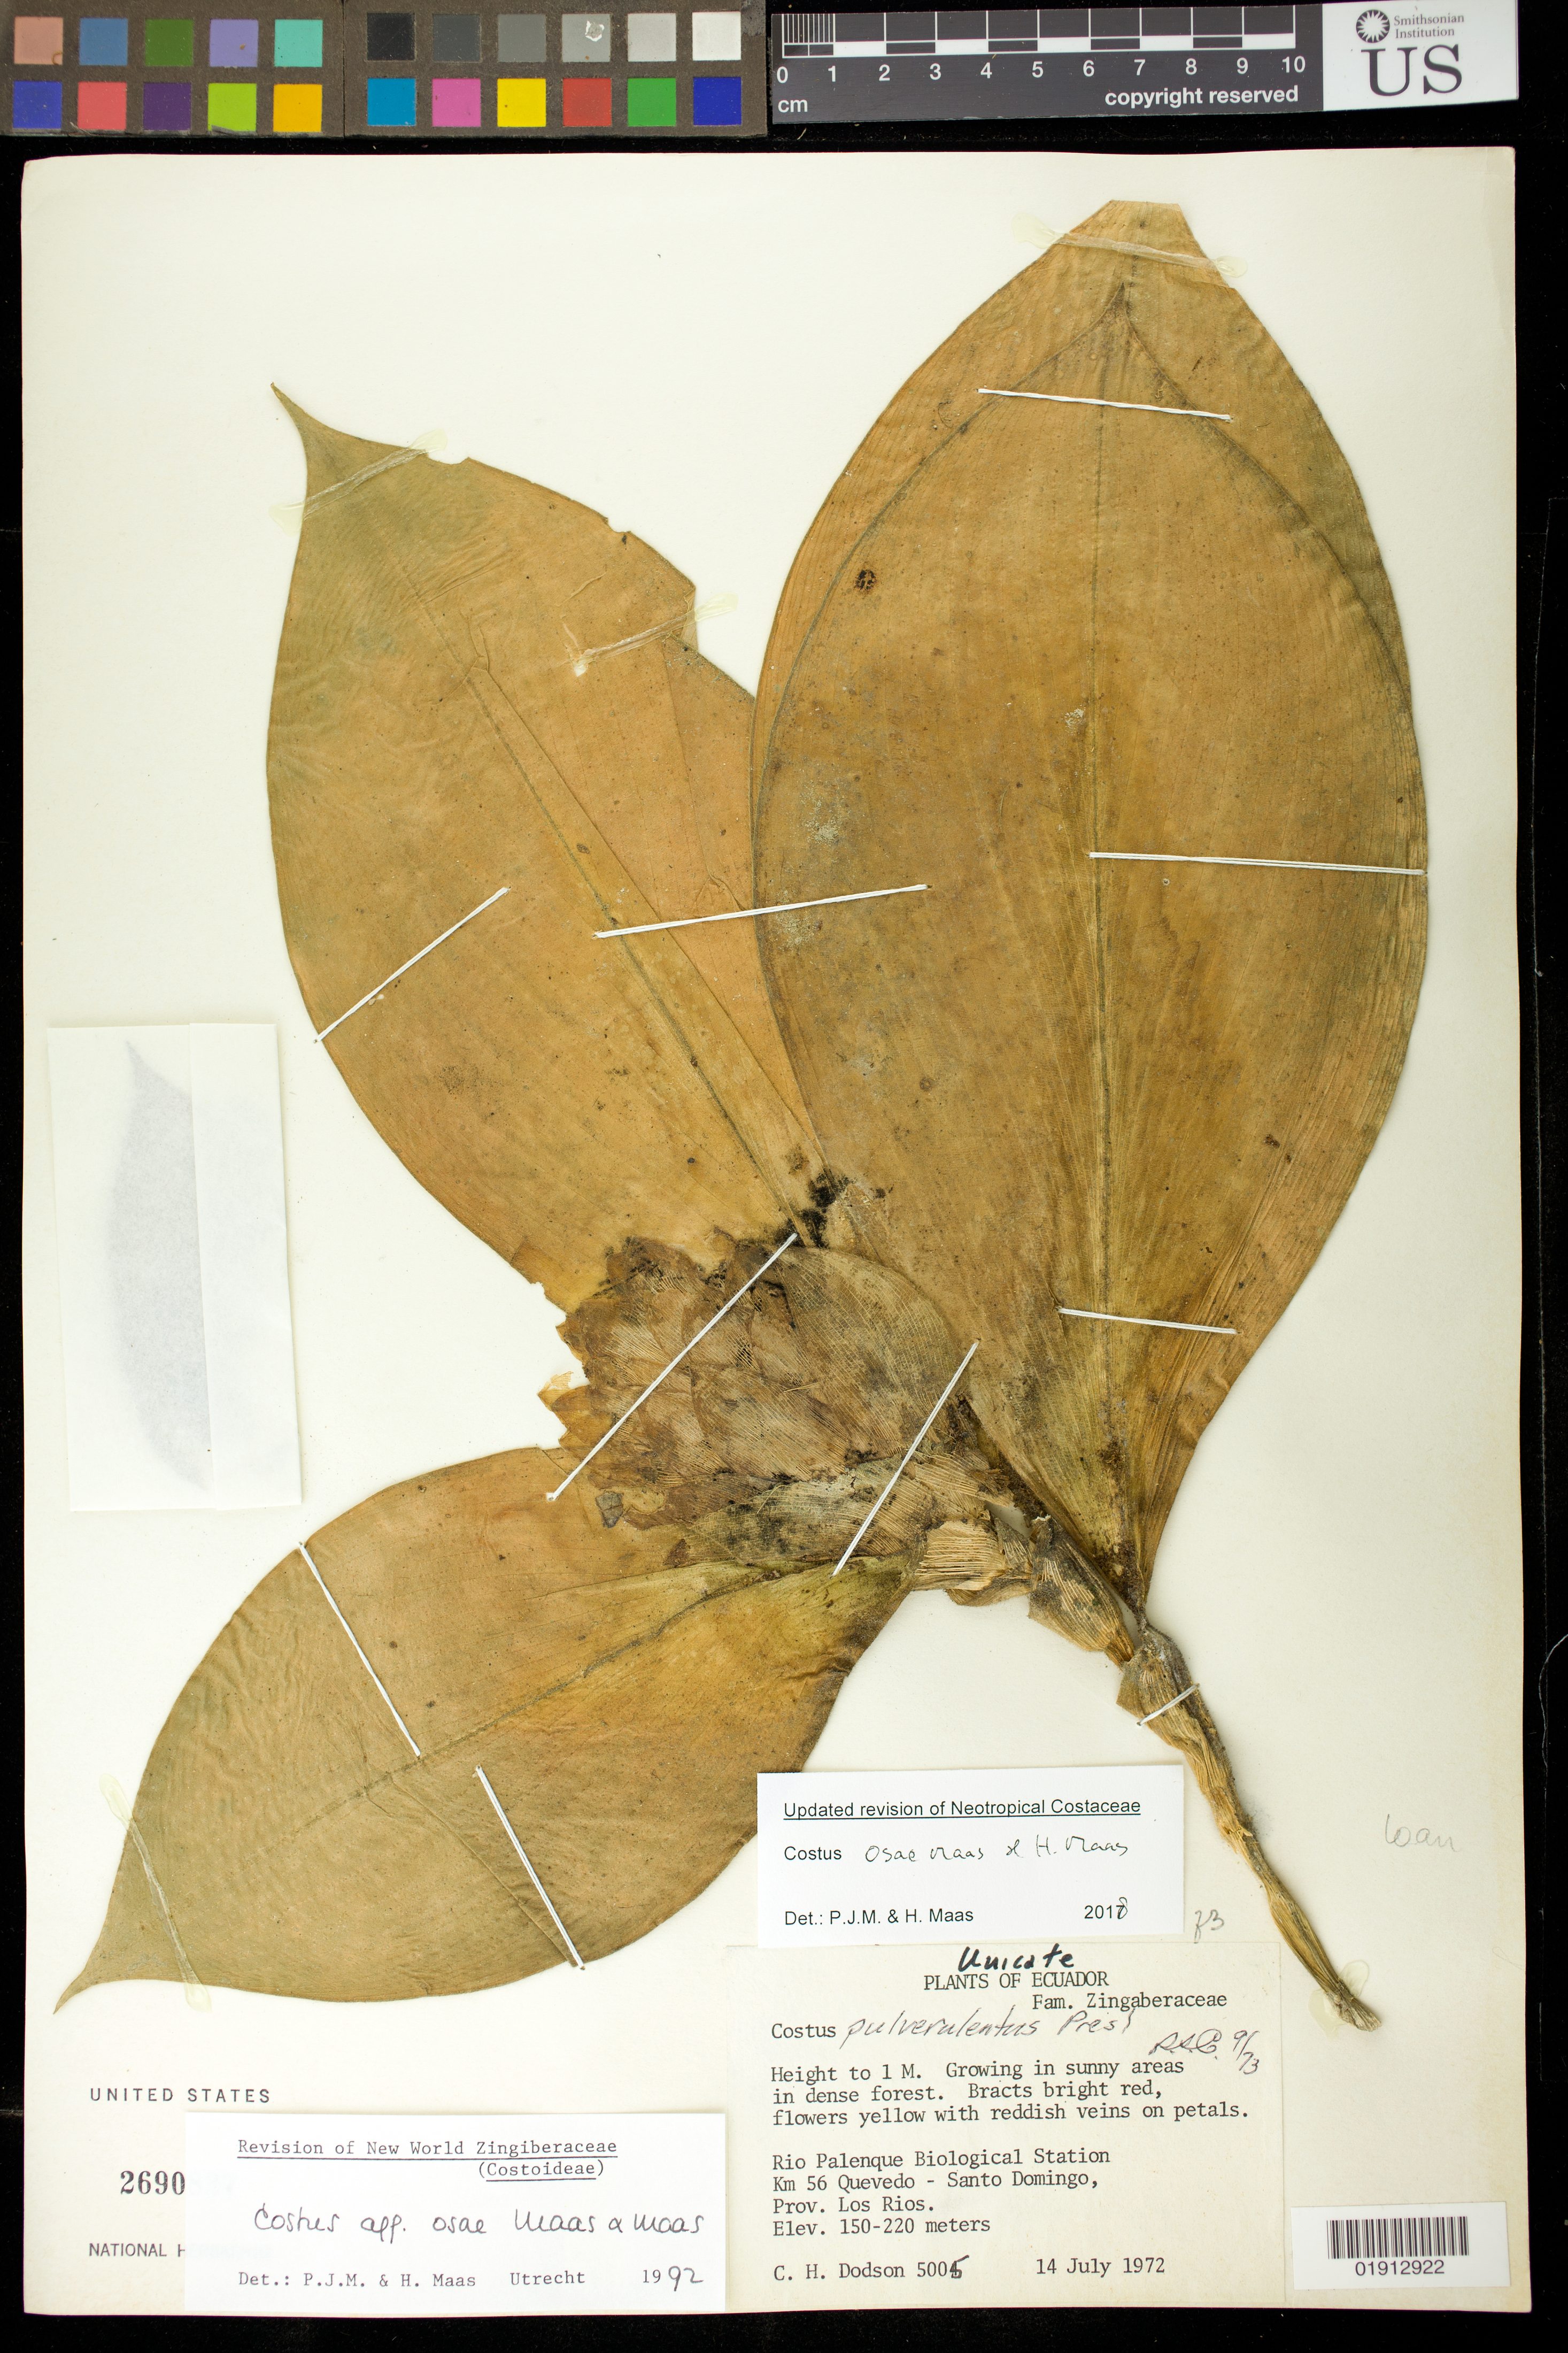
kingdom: Plantae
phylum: Tracheophyta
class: Liliopsida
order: Zingiberales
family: Costaceae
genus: Costus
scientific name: Costus osae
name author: Maas & H. Maas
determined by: Maas, Paul J.; Maas, H.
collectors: C. H. Dodson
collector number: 5005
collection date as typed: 14 Jul 1972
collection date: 1972-07-14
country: Ecuador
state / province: Los Ríos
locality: Santo Domingo, Rio palenque Biological Station, Km 56 Quevedo.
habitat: Growing in sunny areas in dense forest.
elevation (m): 150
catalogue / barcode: US 2690837